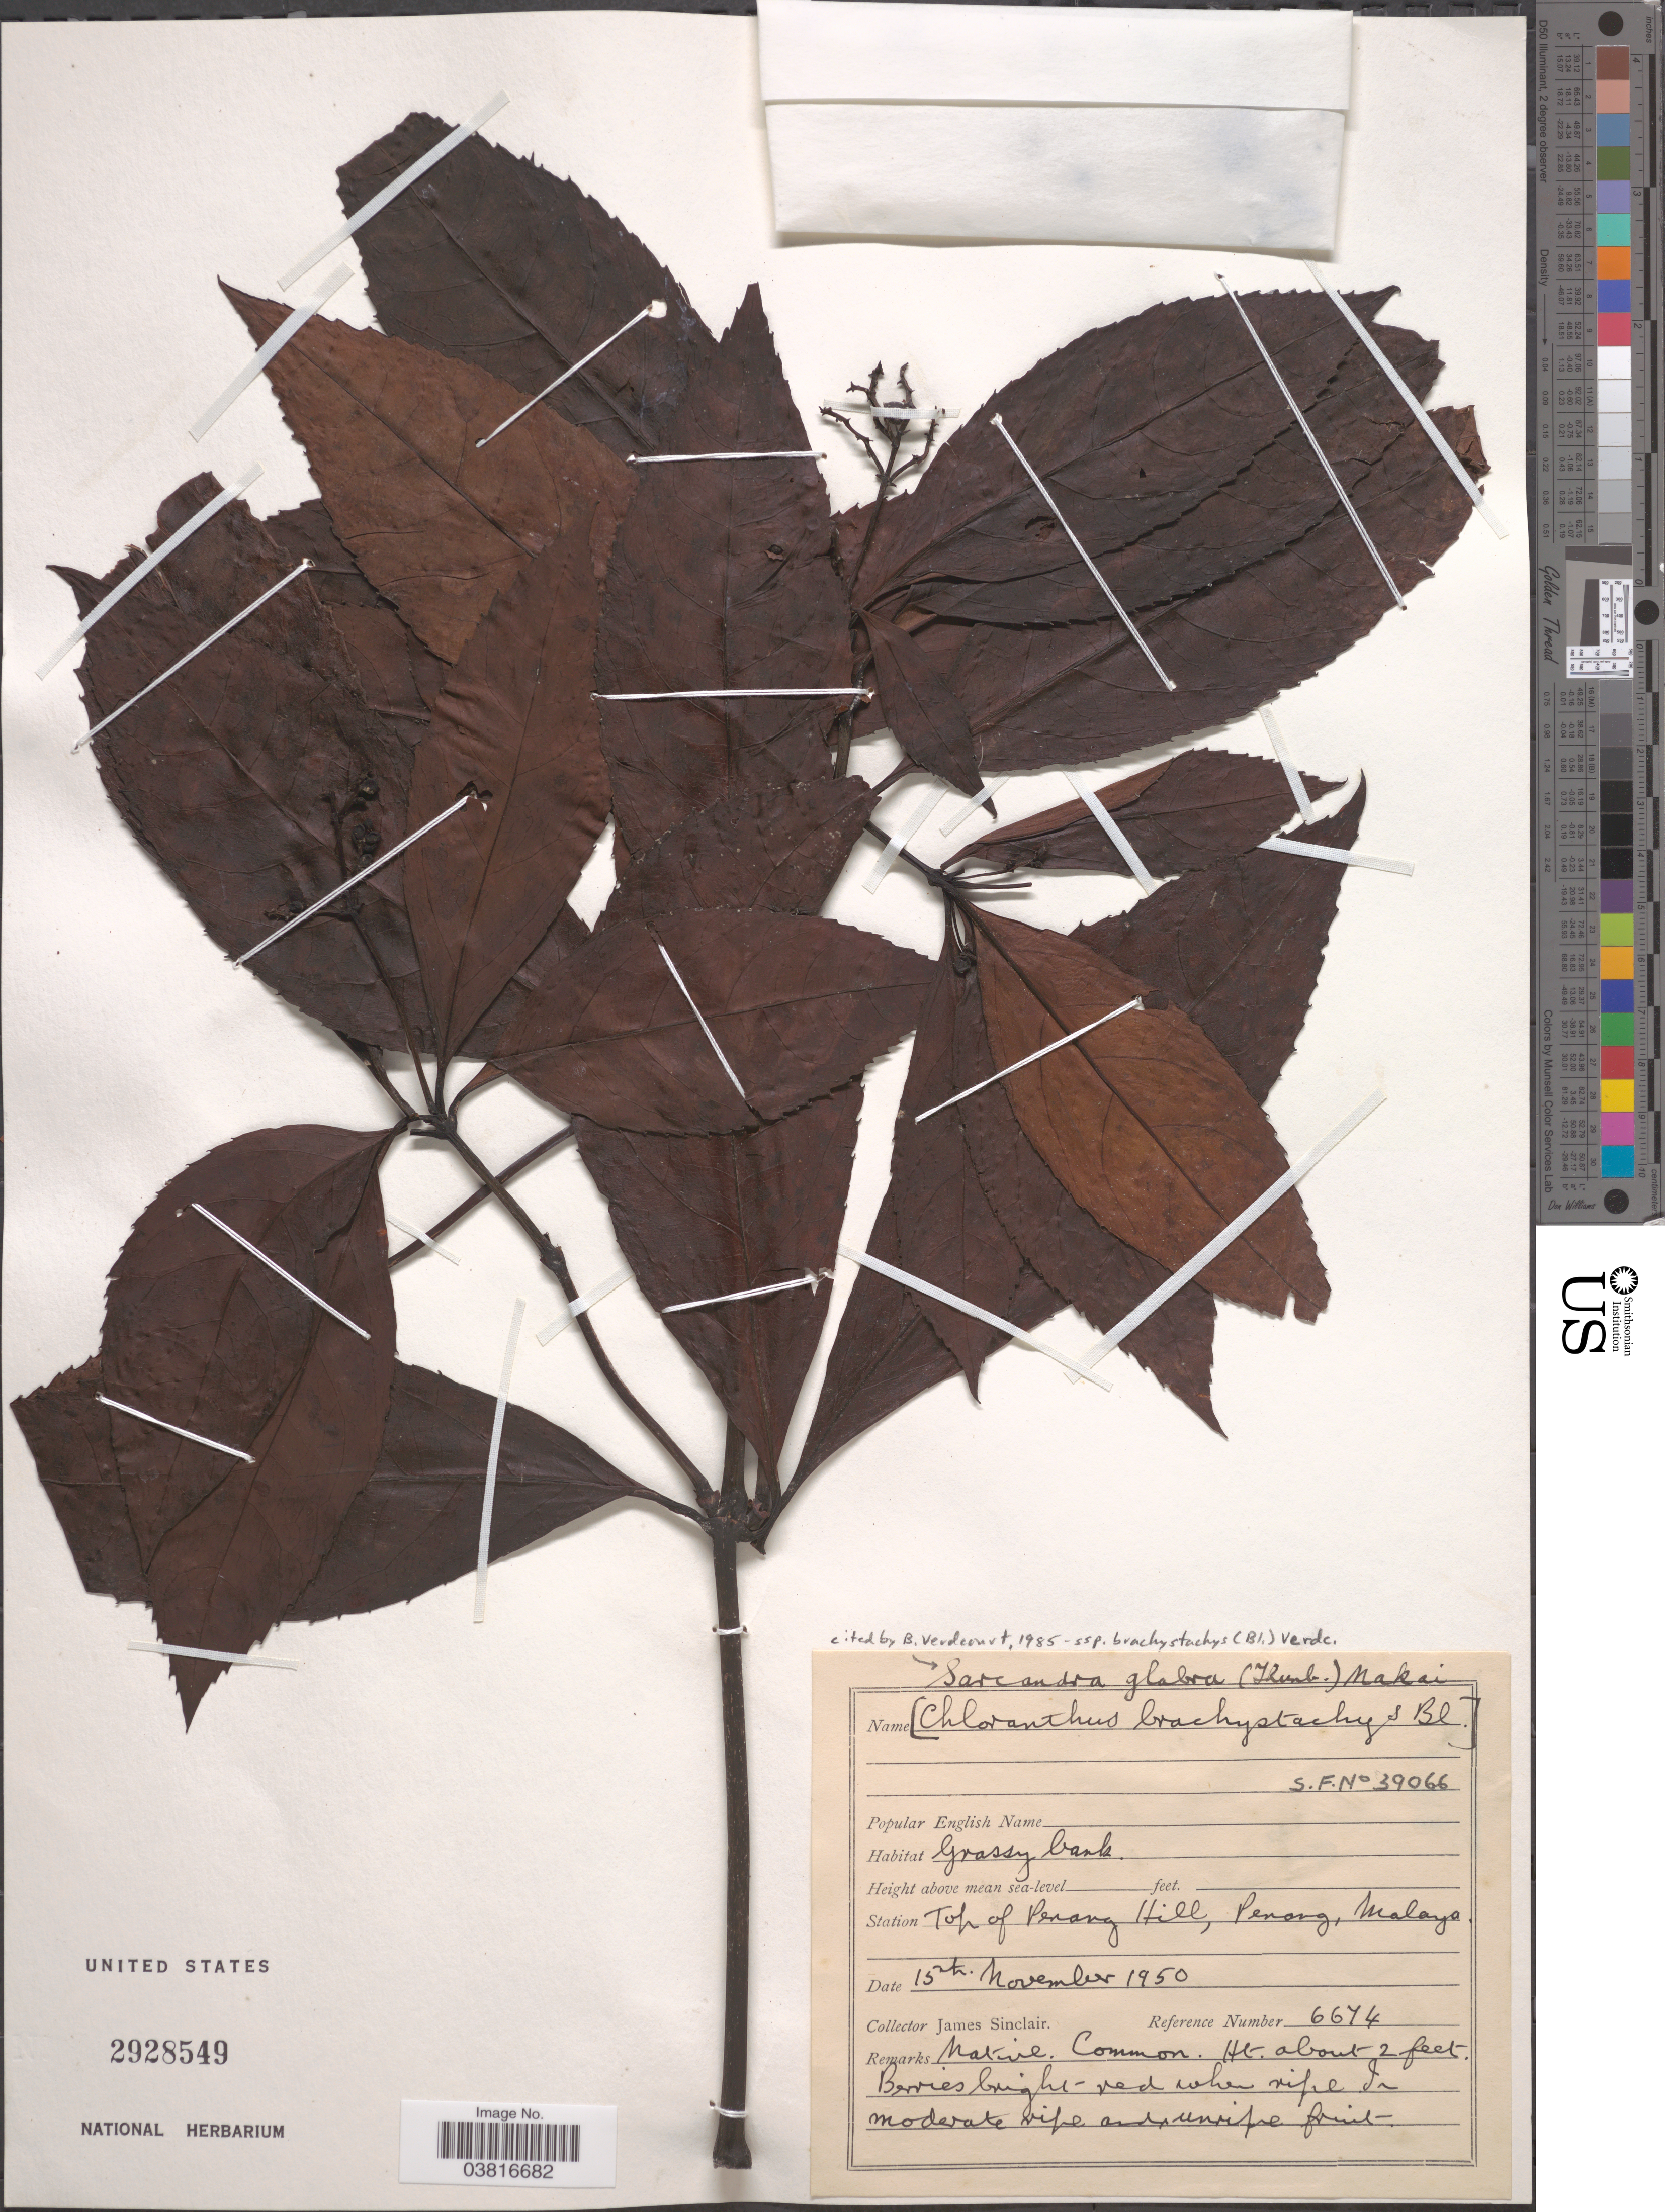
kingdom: Plantae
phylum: Tracheophyta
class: Magnoliopsida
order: Chloranthales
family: Chloranthaceae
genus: Sarcandra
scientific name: Sarcandra glabra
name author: (Thunb.) Nakai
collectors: J. Sinclair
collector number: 6674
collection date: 1950-11-15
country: Malaysia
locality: Station Top of Penang Hill, Penang, Malaya.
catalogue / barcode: US 2928549